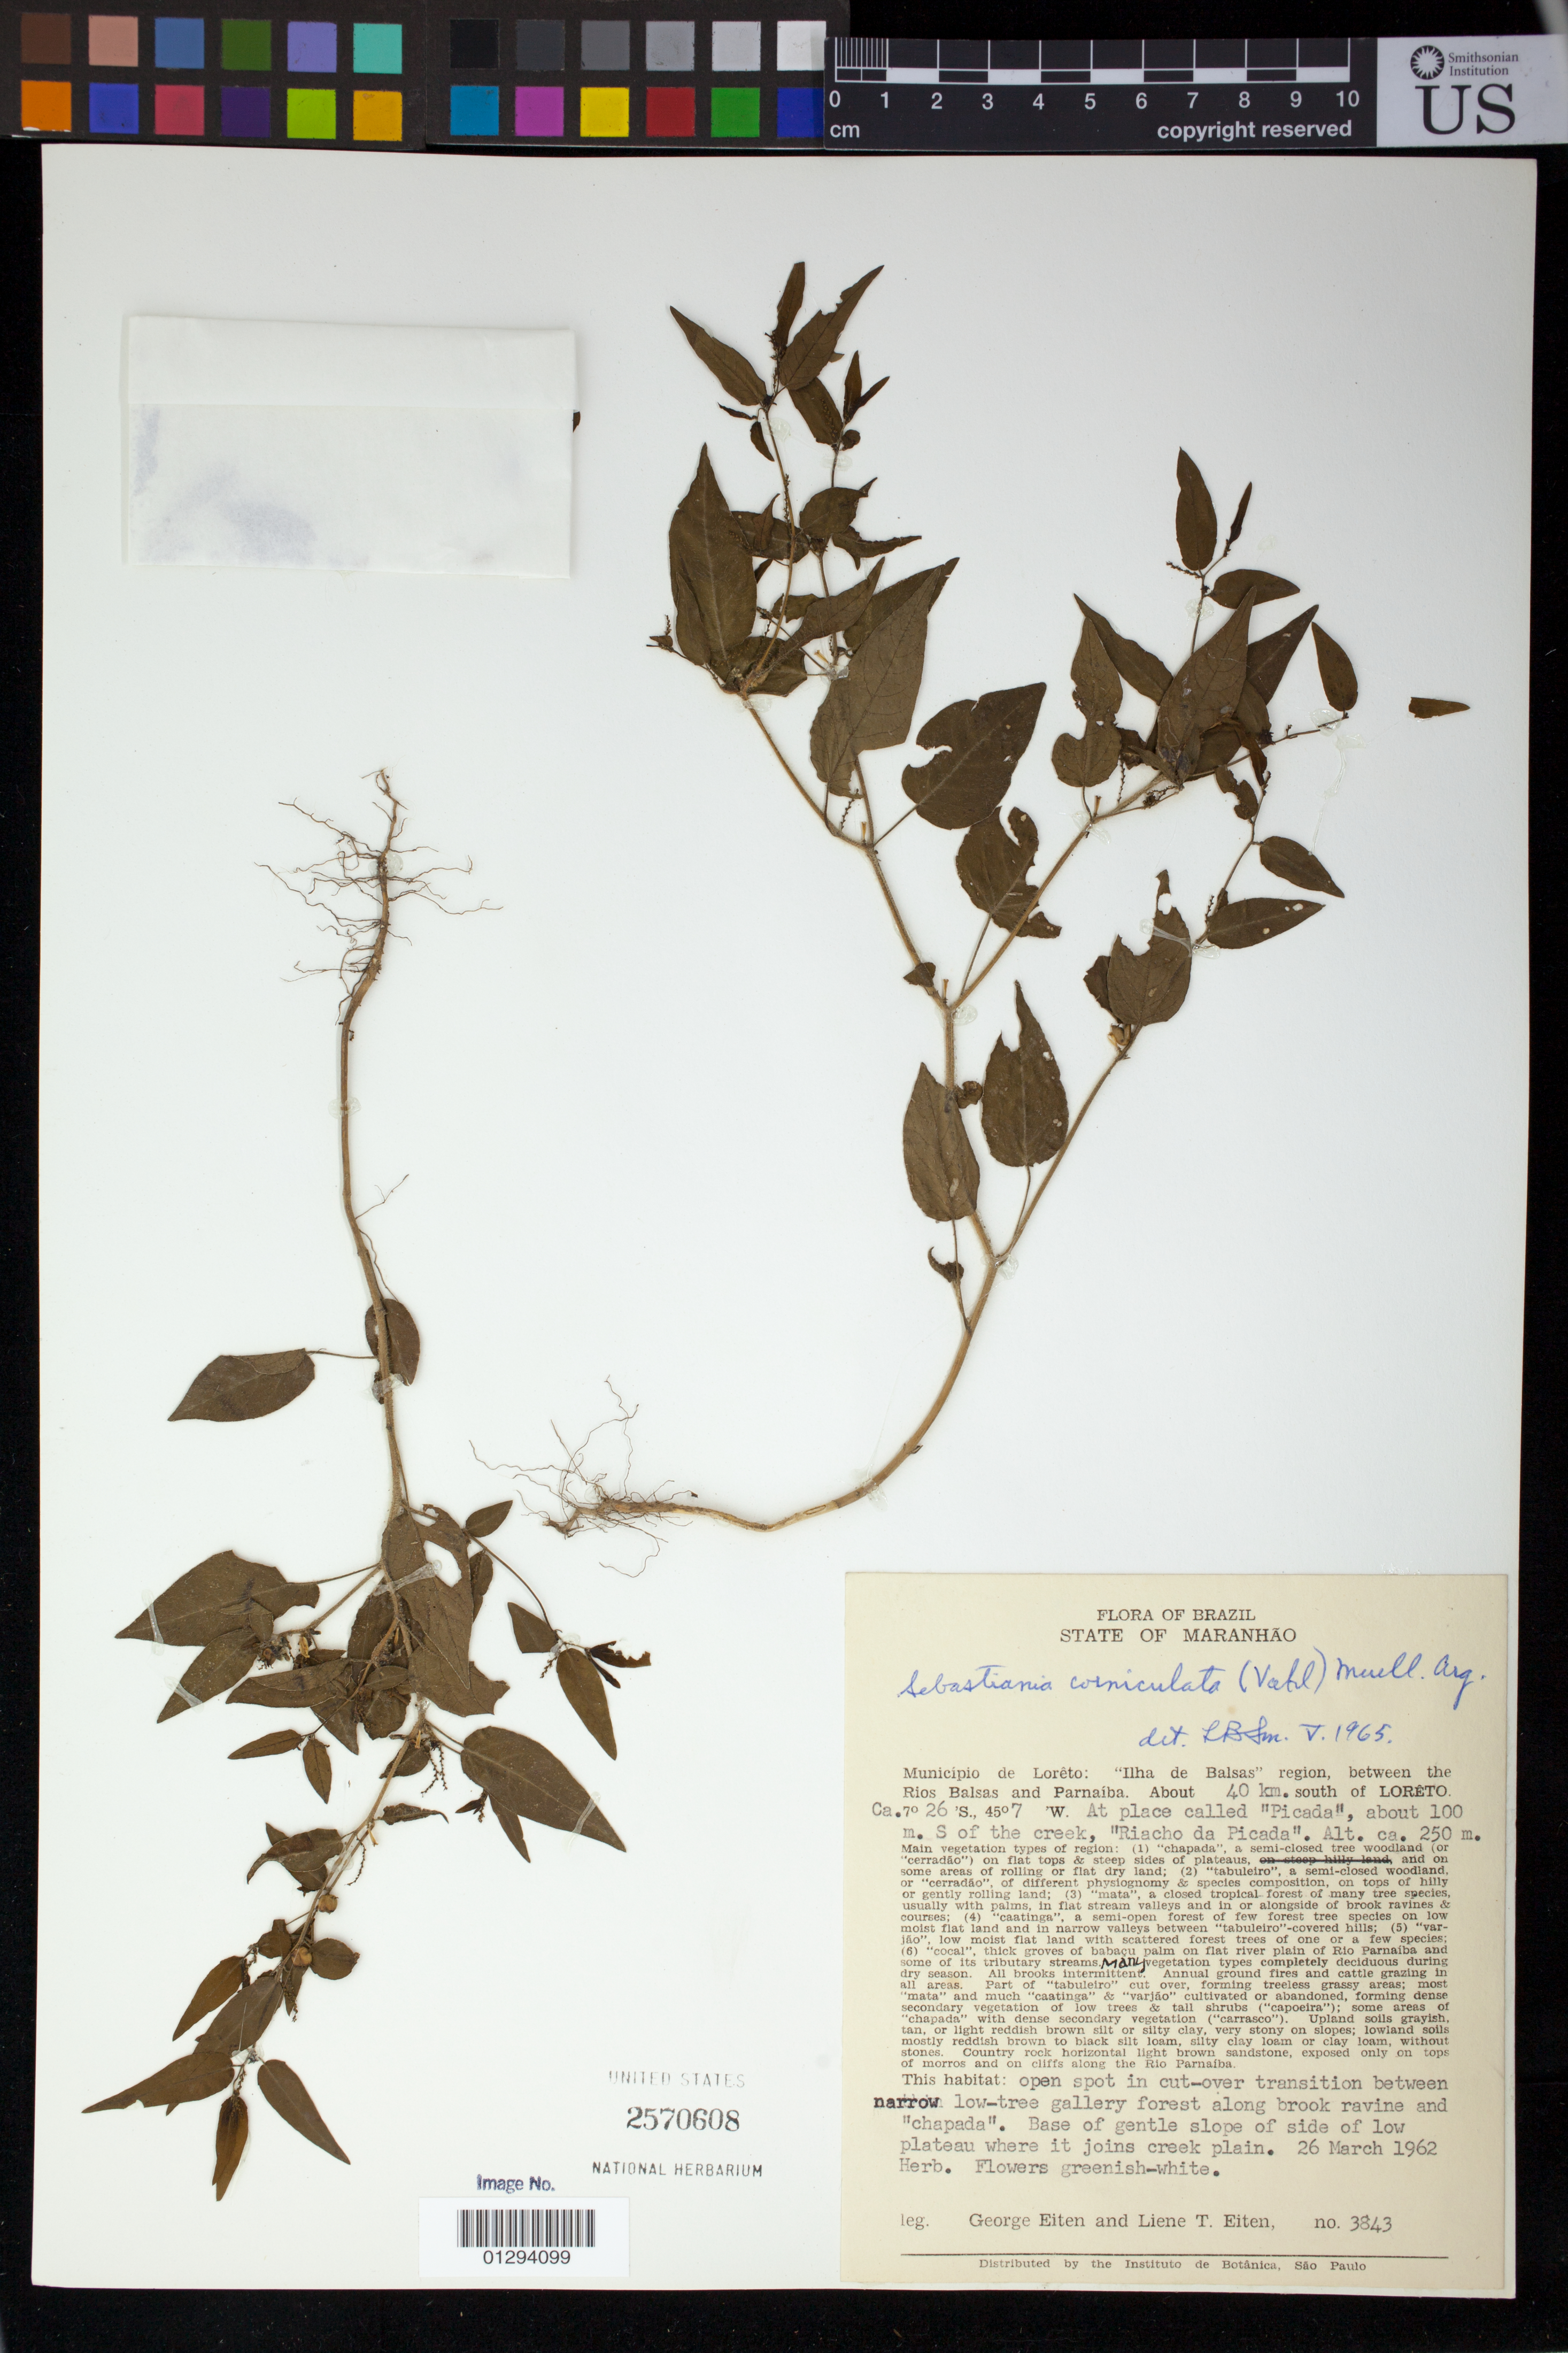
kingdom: Plantae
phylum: Tracheophyta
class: Magnoliopsida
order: Malpighiales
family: Euphorbiaceae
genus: Sebastiania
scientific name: Sebastiania corniculata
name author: (Vahl) Müll. Arg.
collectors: G. Eiten & L. T. Eiten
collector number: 3843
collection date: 1962-03-26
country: Brazil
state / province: Maranhao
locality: Municipio de Loreto: "Ilha de Balsas" region, between the Rios Balsas and Parnaíba. About 40 km. south of LORÊTO. At place called "Picada", about 100 m. S of the creek, "Riacho da Picada".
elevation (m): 250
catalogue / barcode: US 2570608